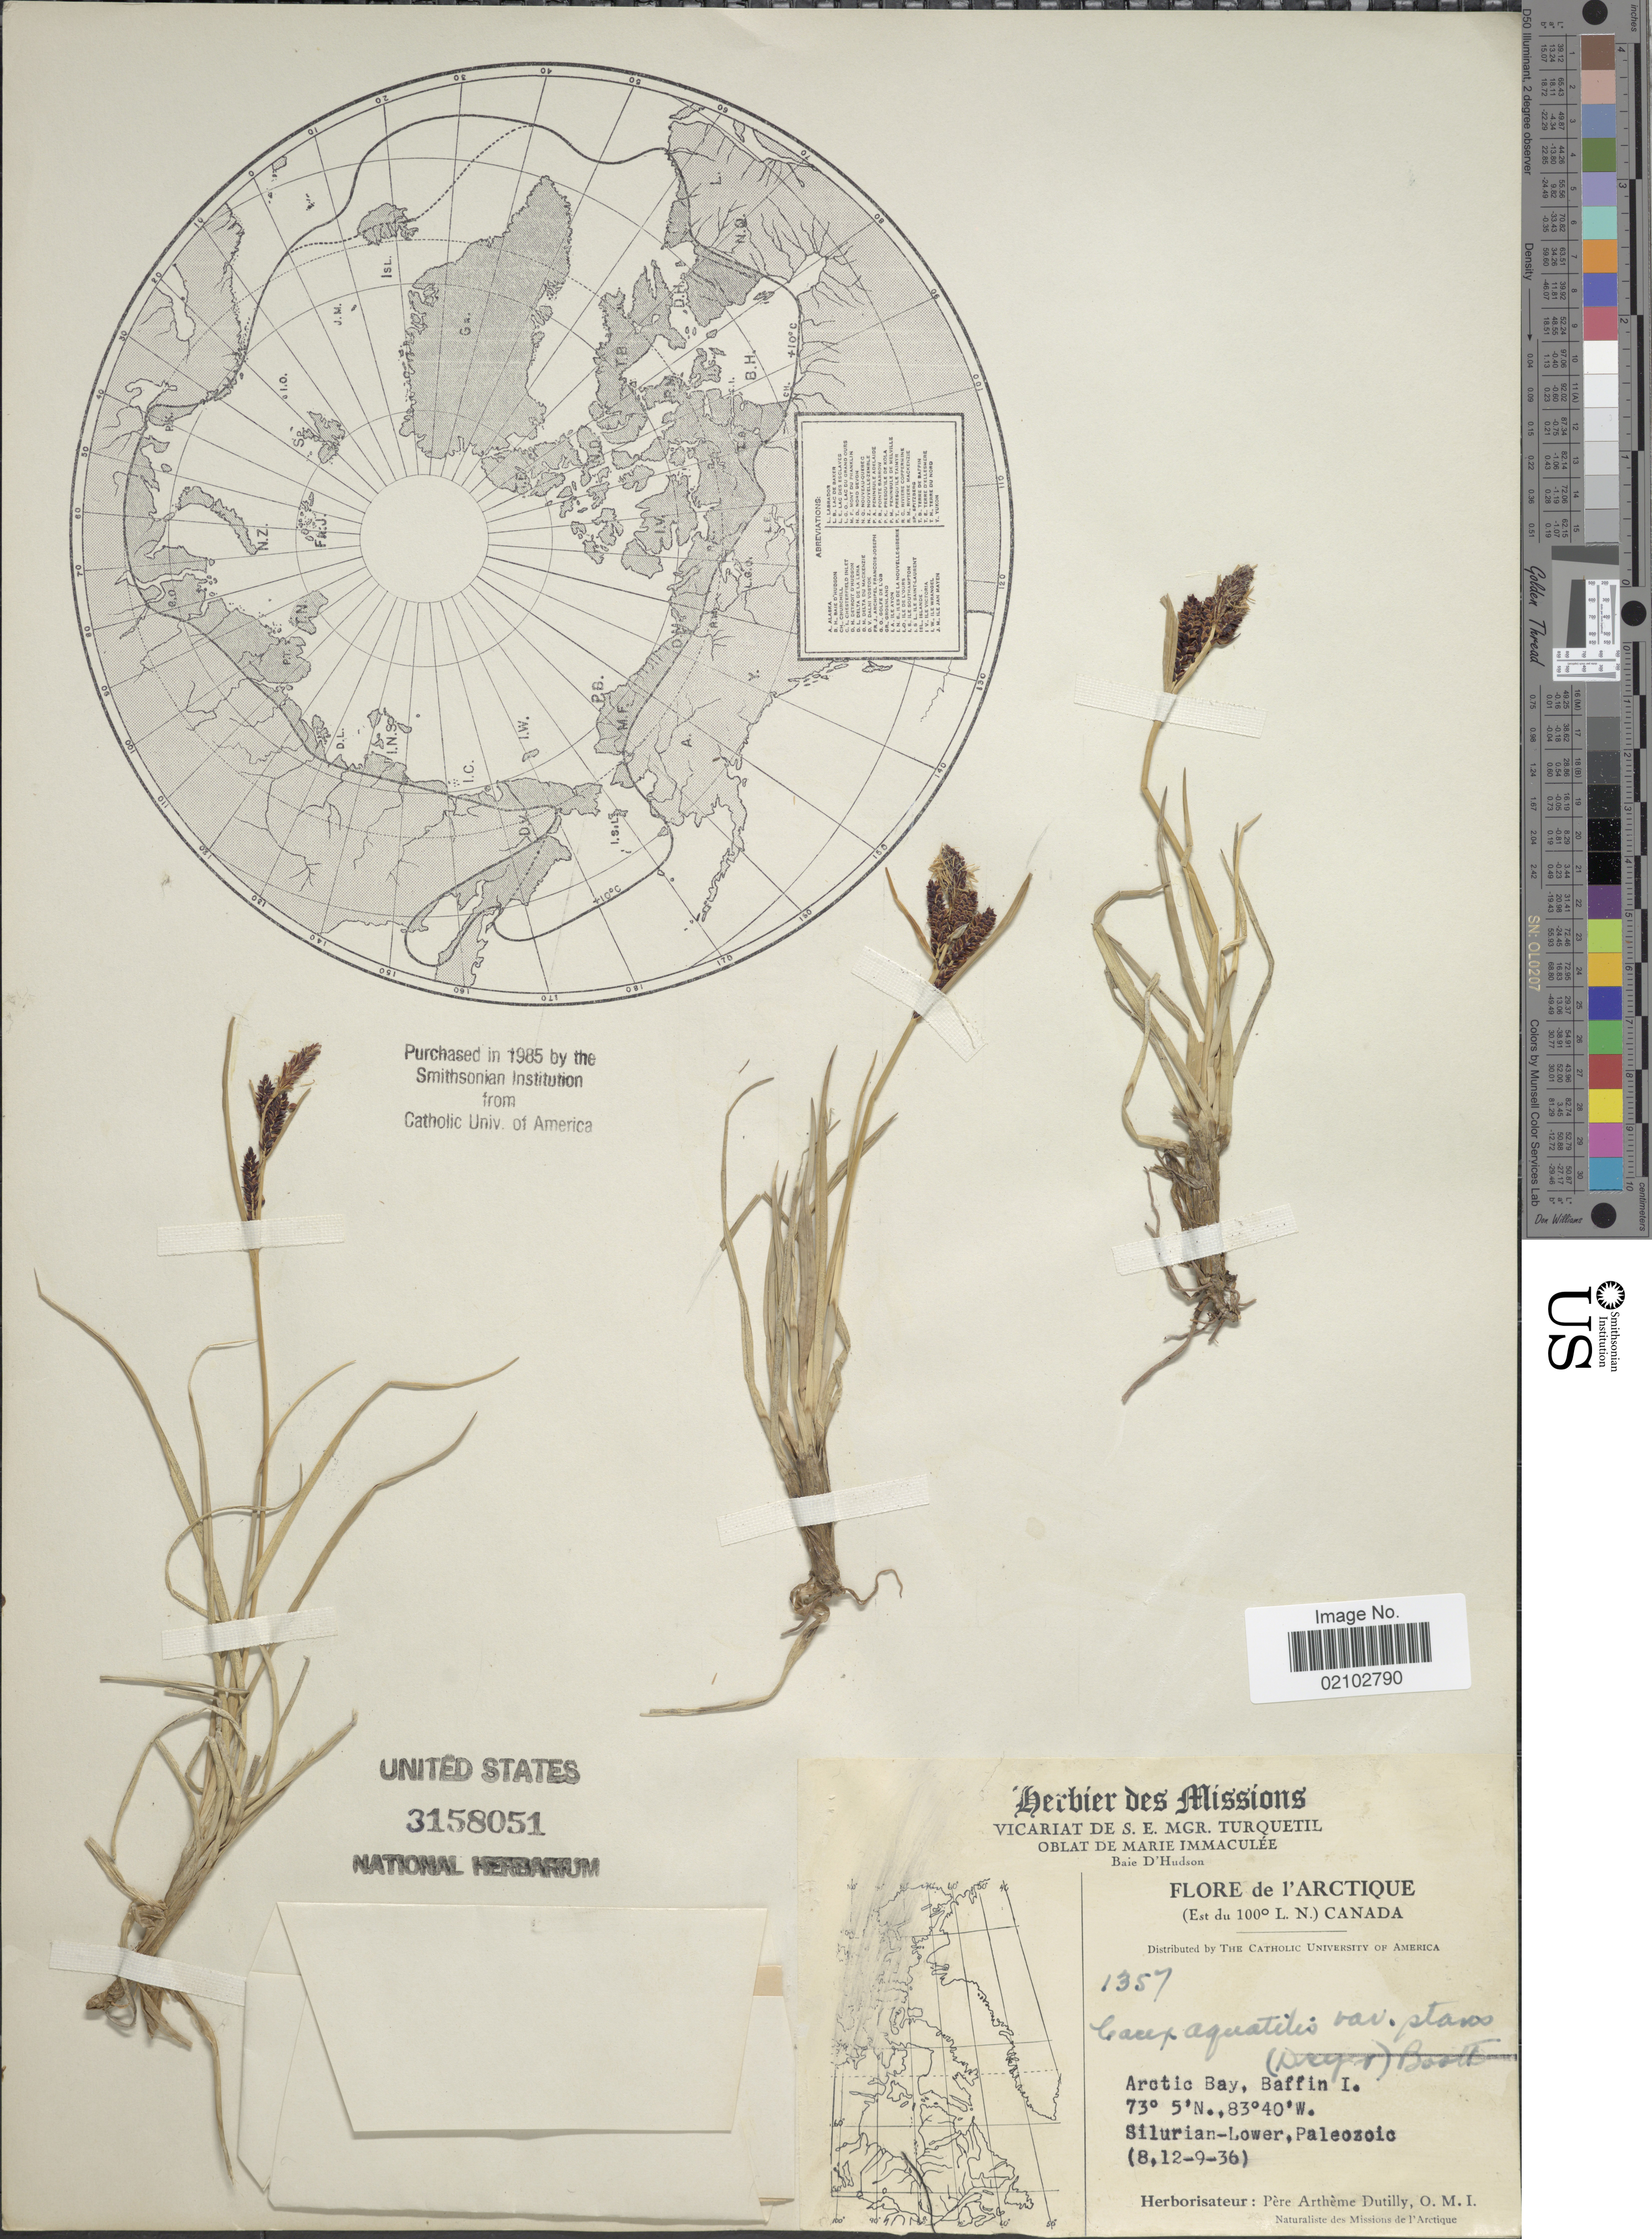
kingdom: Plantae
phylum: Tracheophyta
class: Liliopsida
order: Poales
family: Cyperaceae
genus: Carex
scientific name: Carex aquatilis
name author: Wahlenb.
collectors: A. Dutilly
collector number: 1357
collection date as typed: Transcribed d/m/y: 8/9/36 to 12/9/36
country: Canada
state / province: Nunavut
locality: L'Arctique (Est du 100 degrees L.N.), Arctic Bay, Baffin I.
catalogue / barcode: US 3158051